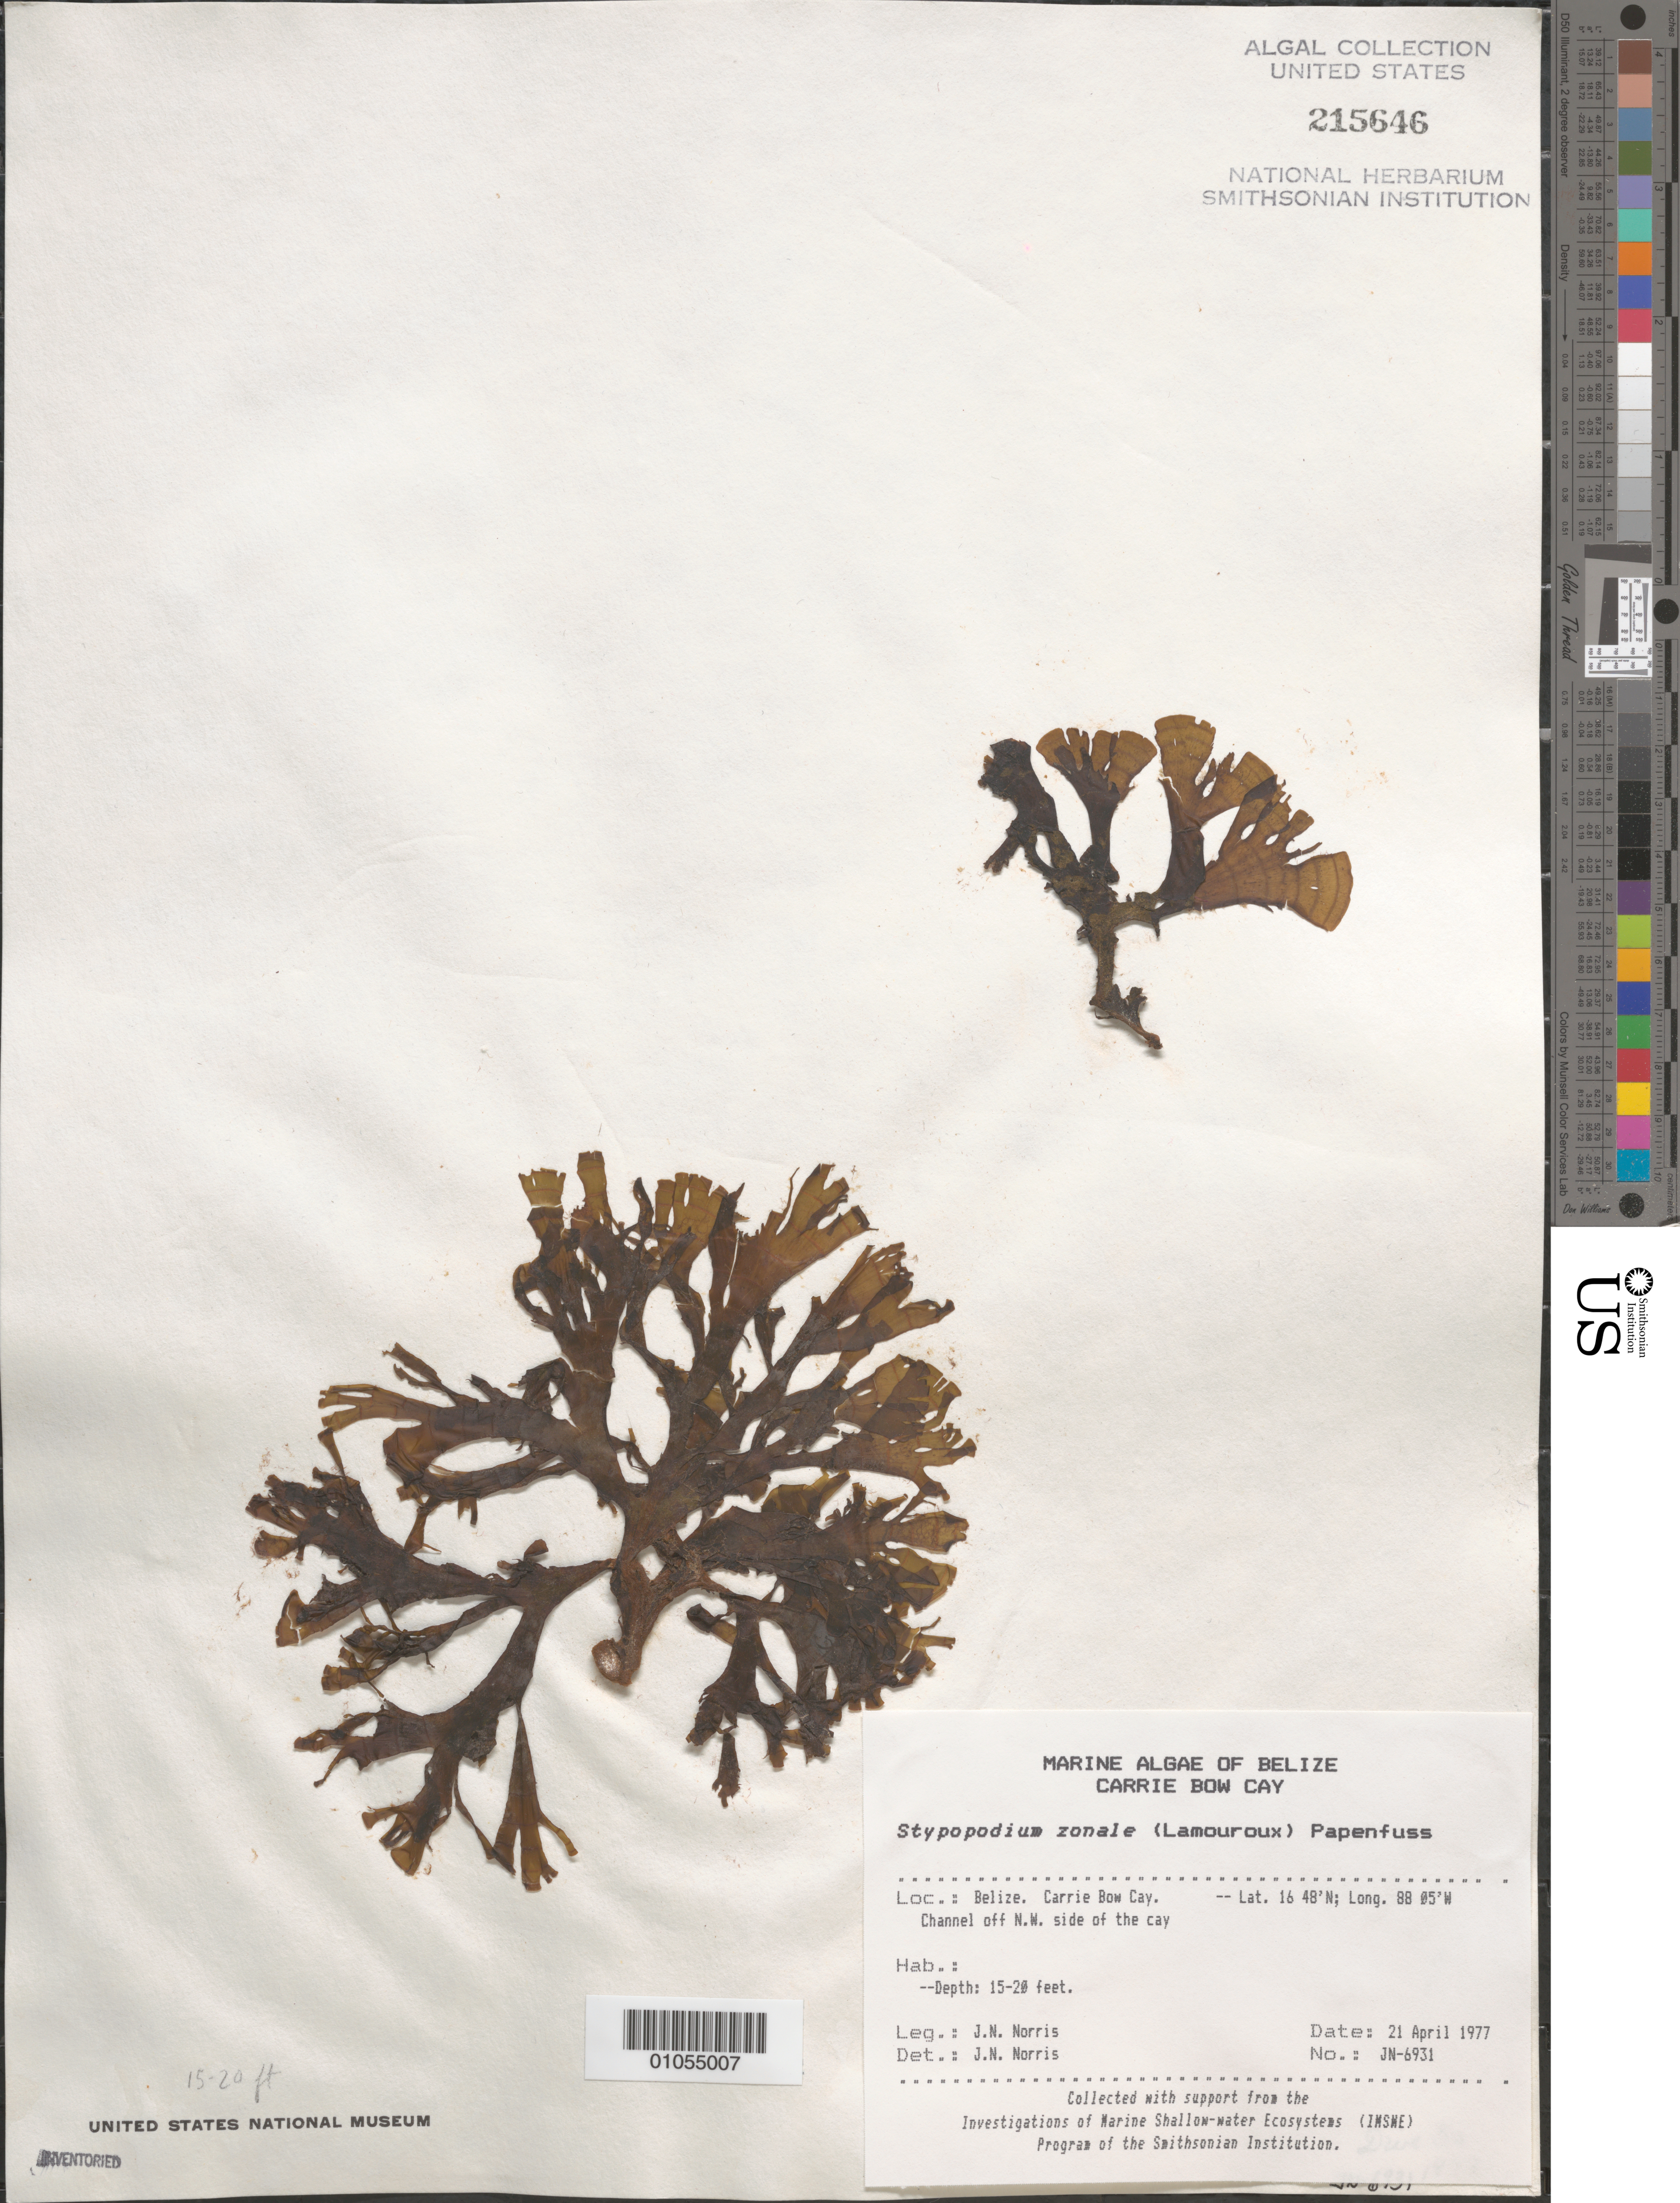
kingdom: Chromista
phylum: Ochrophyta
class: Phaeophyceae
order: Dictyotales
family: Dictyotaceae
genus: Stypopodium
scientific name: Stypopodium zonale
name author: (J.V.Lamouroux) Papenf.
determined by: Norris, James N.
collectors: J. N. Norris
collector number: JN-6931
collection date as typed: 21 Apr 1977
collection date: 1977-04-21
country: Belize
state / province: Stann Creek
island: Carrie Bow Cay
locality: Channel off northwest side of the cay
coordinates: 16 48'N, 88 05'W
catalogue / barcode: US 215646